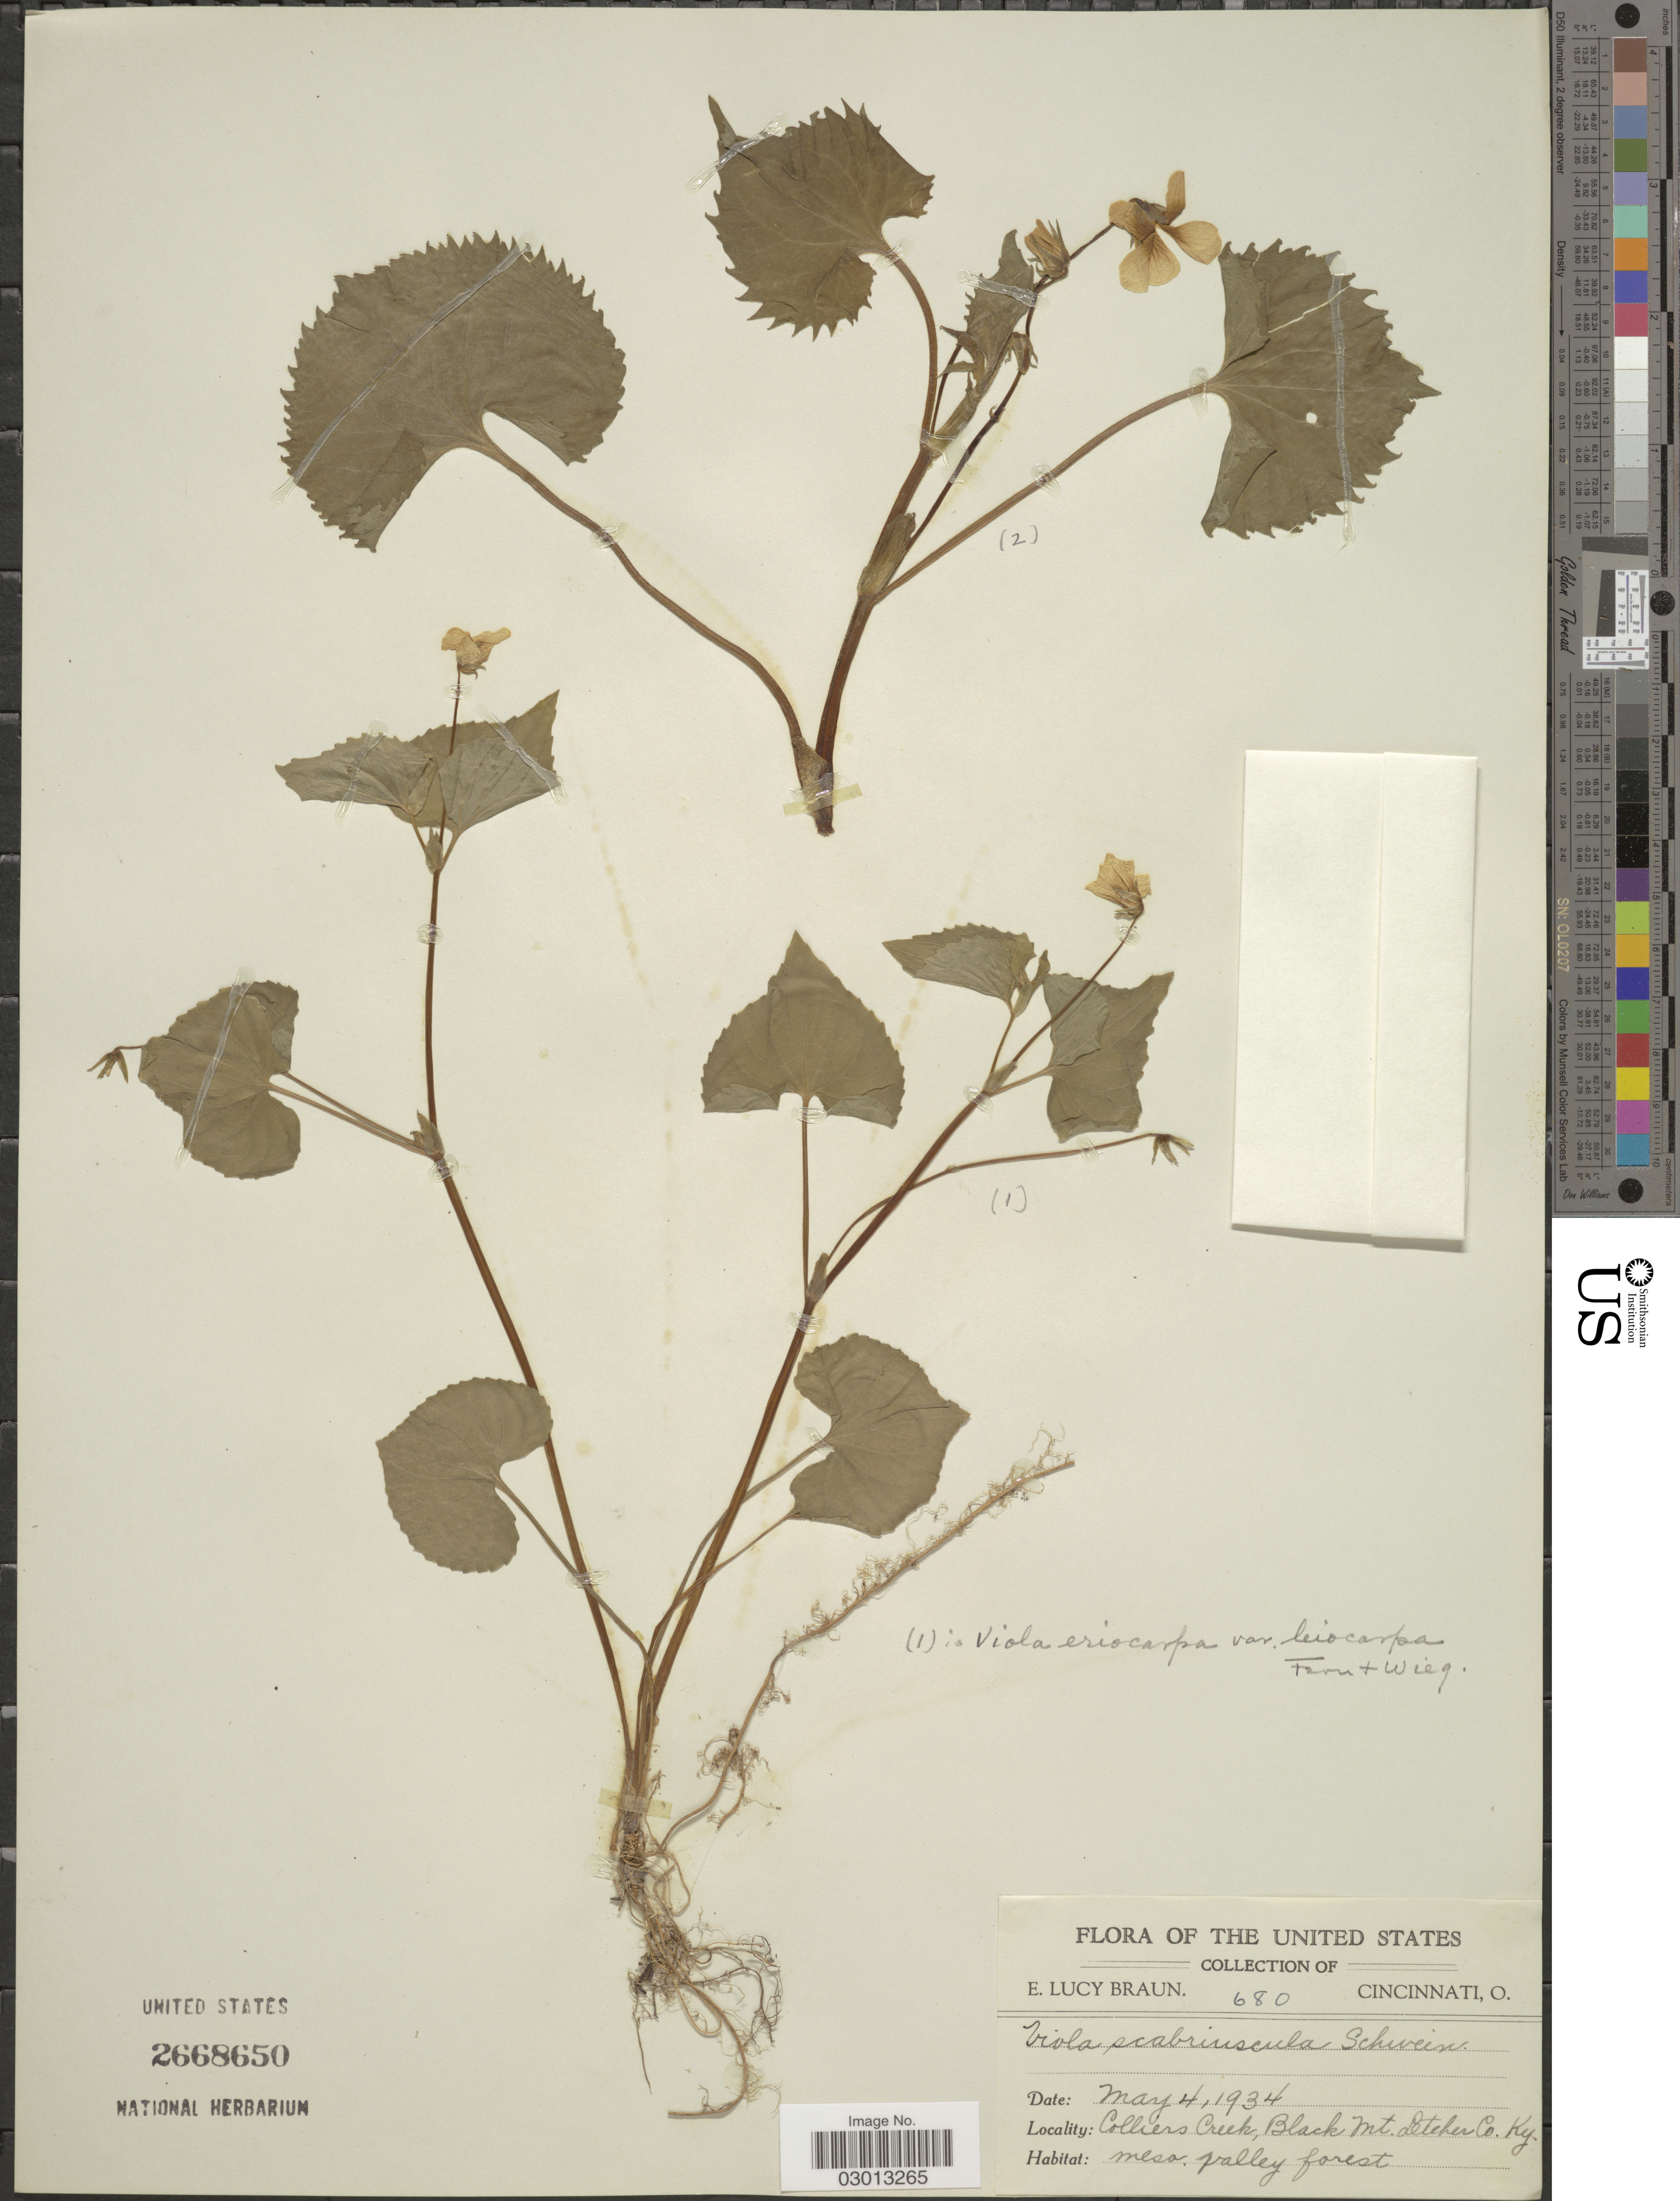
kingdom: Plantae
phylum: Tracheophyta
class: Magnoliopsida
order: Malpighiales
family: Violaceae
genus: Viola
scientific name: Viola pensylvanica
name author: Michx.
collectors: E. L. Braun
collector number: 680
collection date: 1934-05-04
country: United States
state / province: Kentucky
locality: Colliers Creek, Black Mt. Letcher Co.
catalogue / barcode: US 2668650